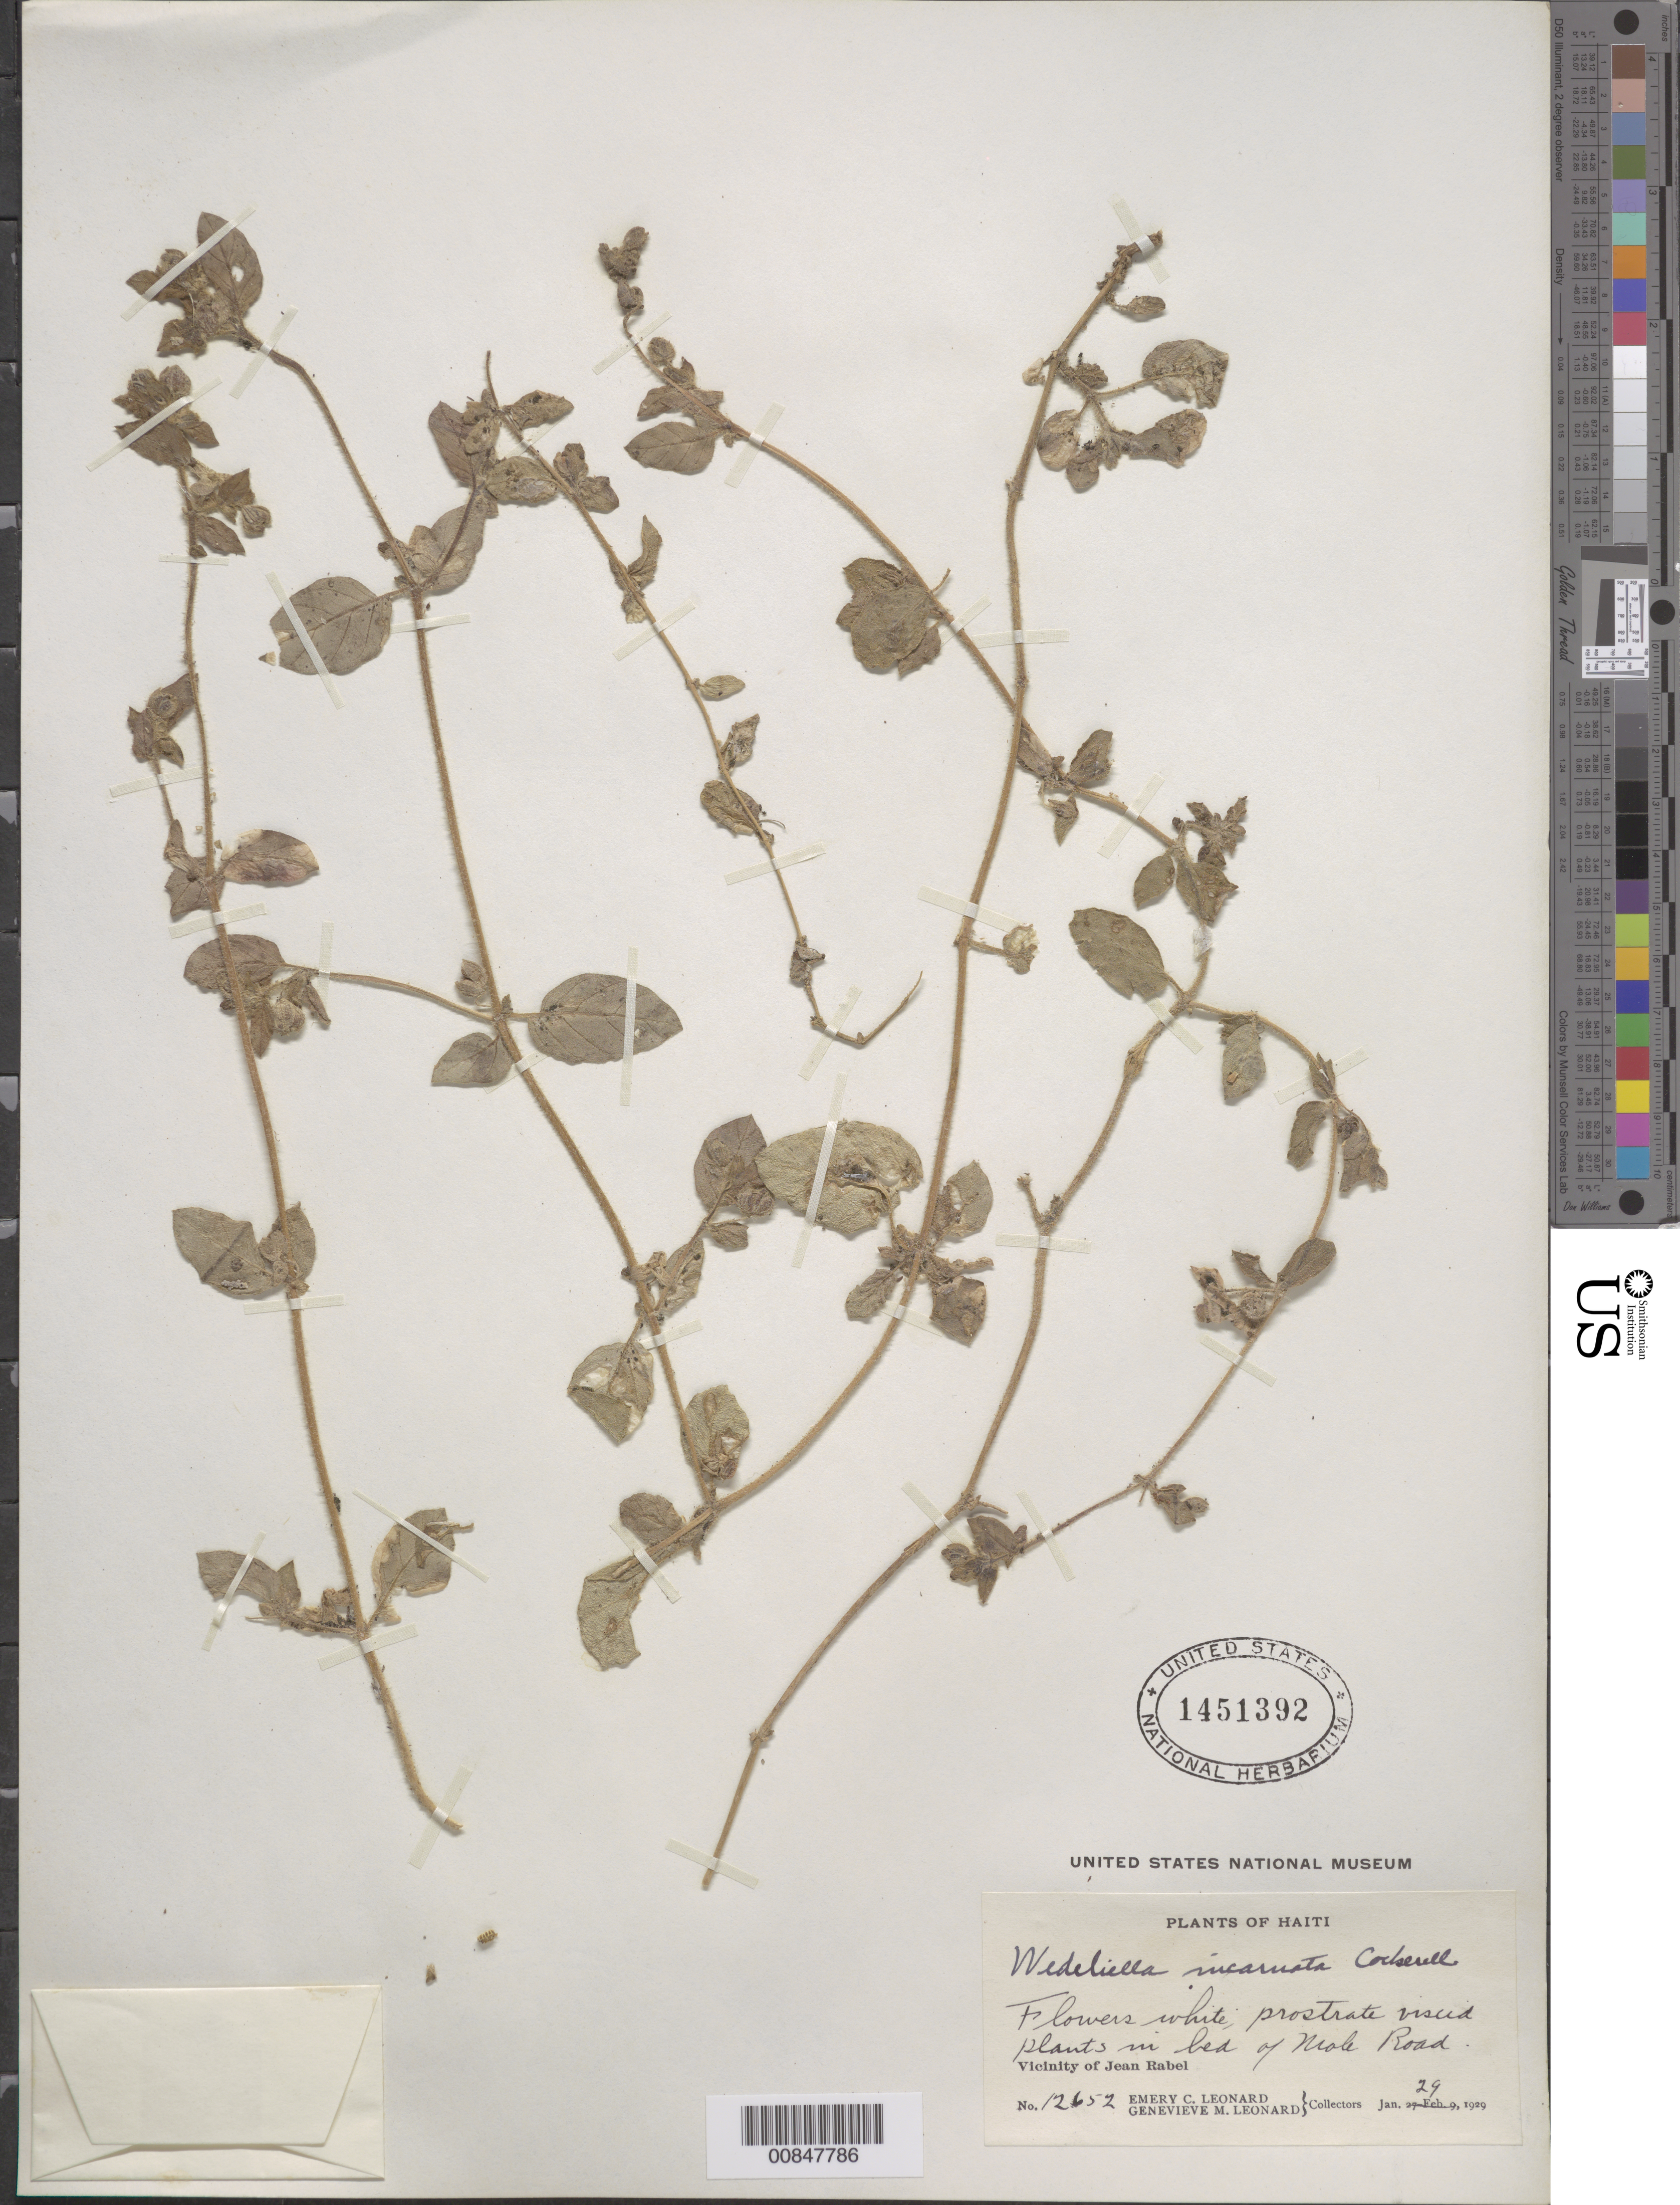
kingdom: Plantae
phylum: Tracheophyta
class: Magnoliopsida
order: Caryophyllales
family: Nyctaginaceae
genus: Allionia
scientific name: Allionia incarnata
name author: L.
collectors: E. C. Leonard & G. M. Leonard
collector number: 12652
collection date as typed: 29 Jan 1929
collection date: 1929-01-29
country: Haiti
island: Hispaniola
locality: Vicinity of Jean Rabel, in bed of Mole Road.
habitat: Road bed.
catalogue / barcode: US 1451392